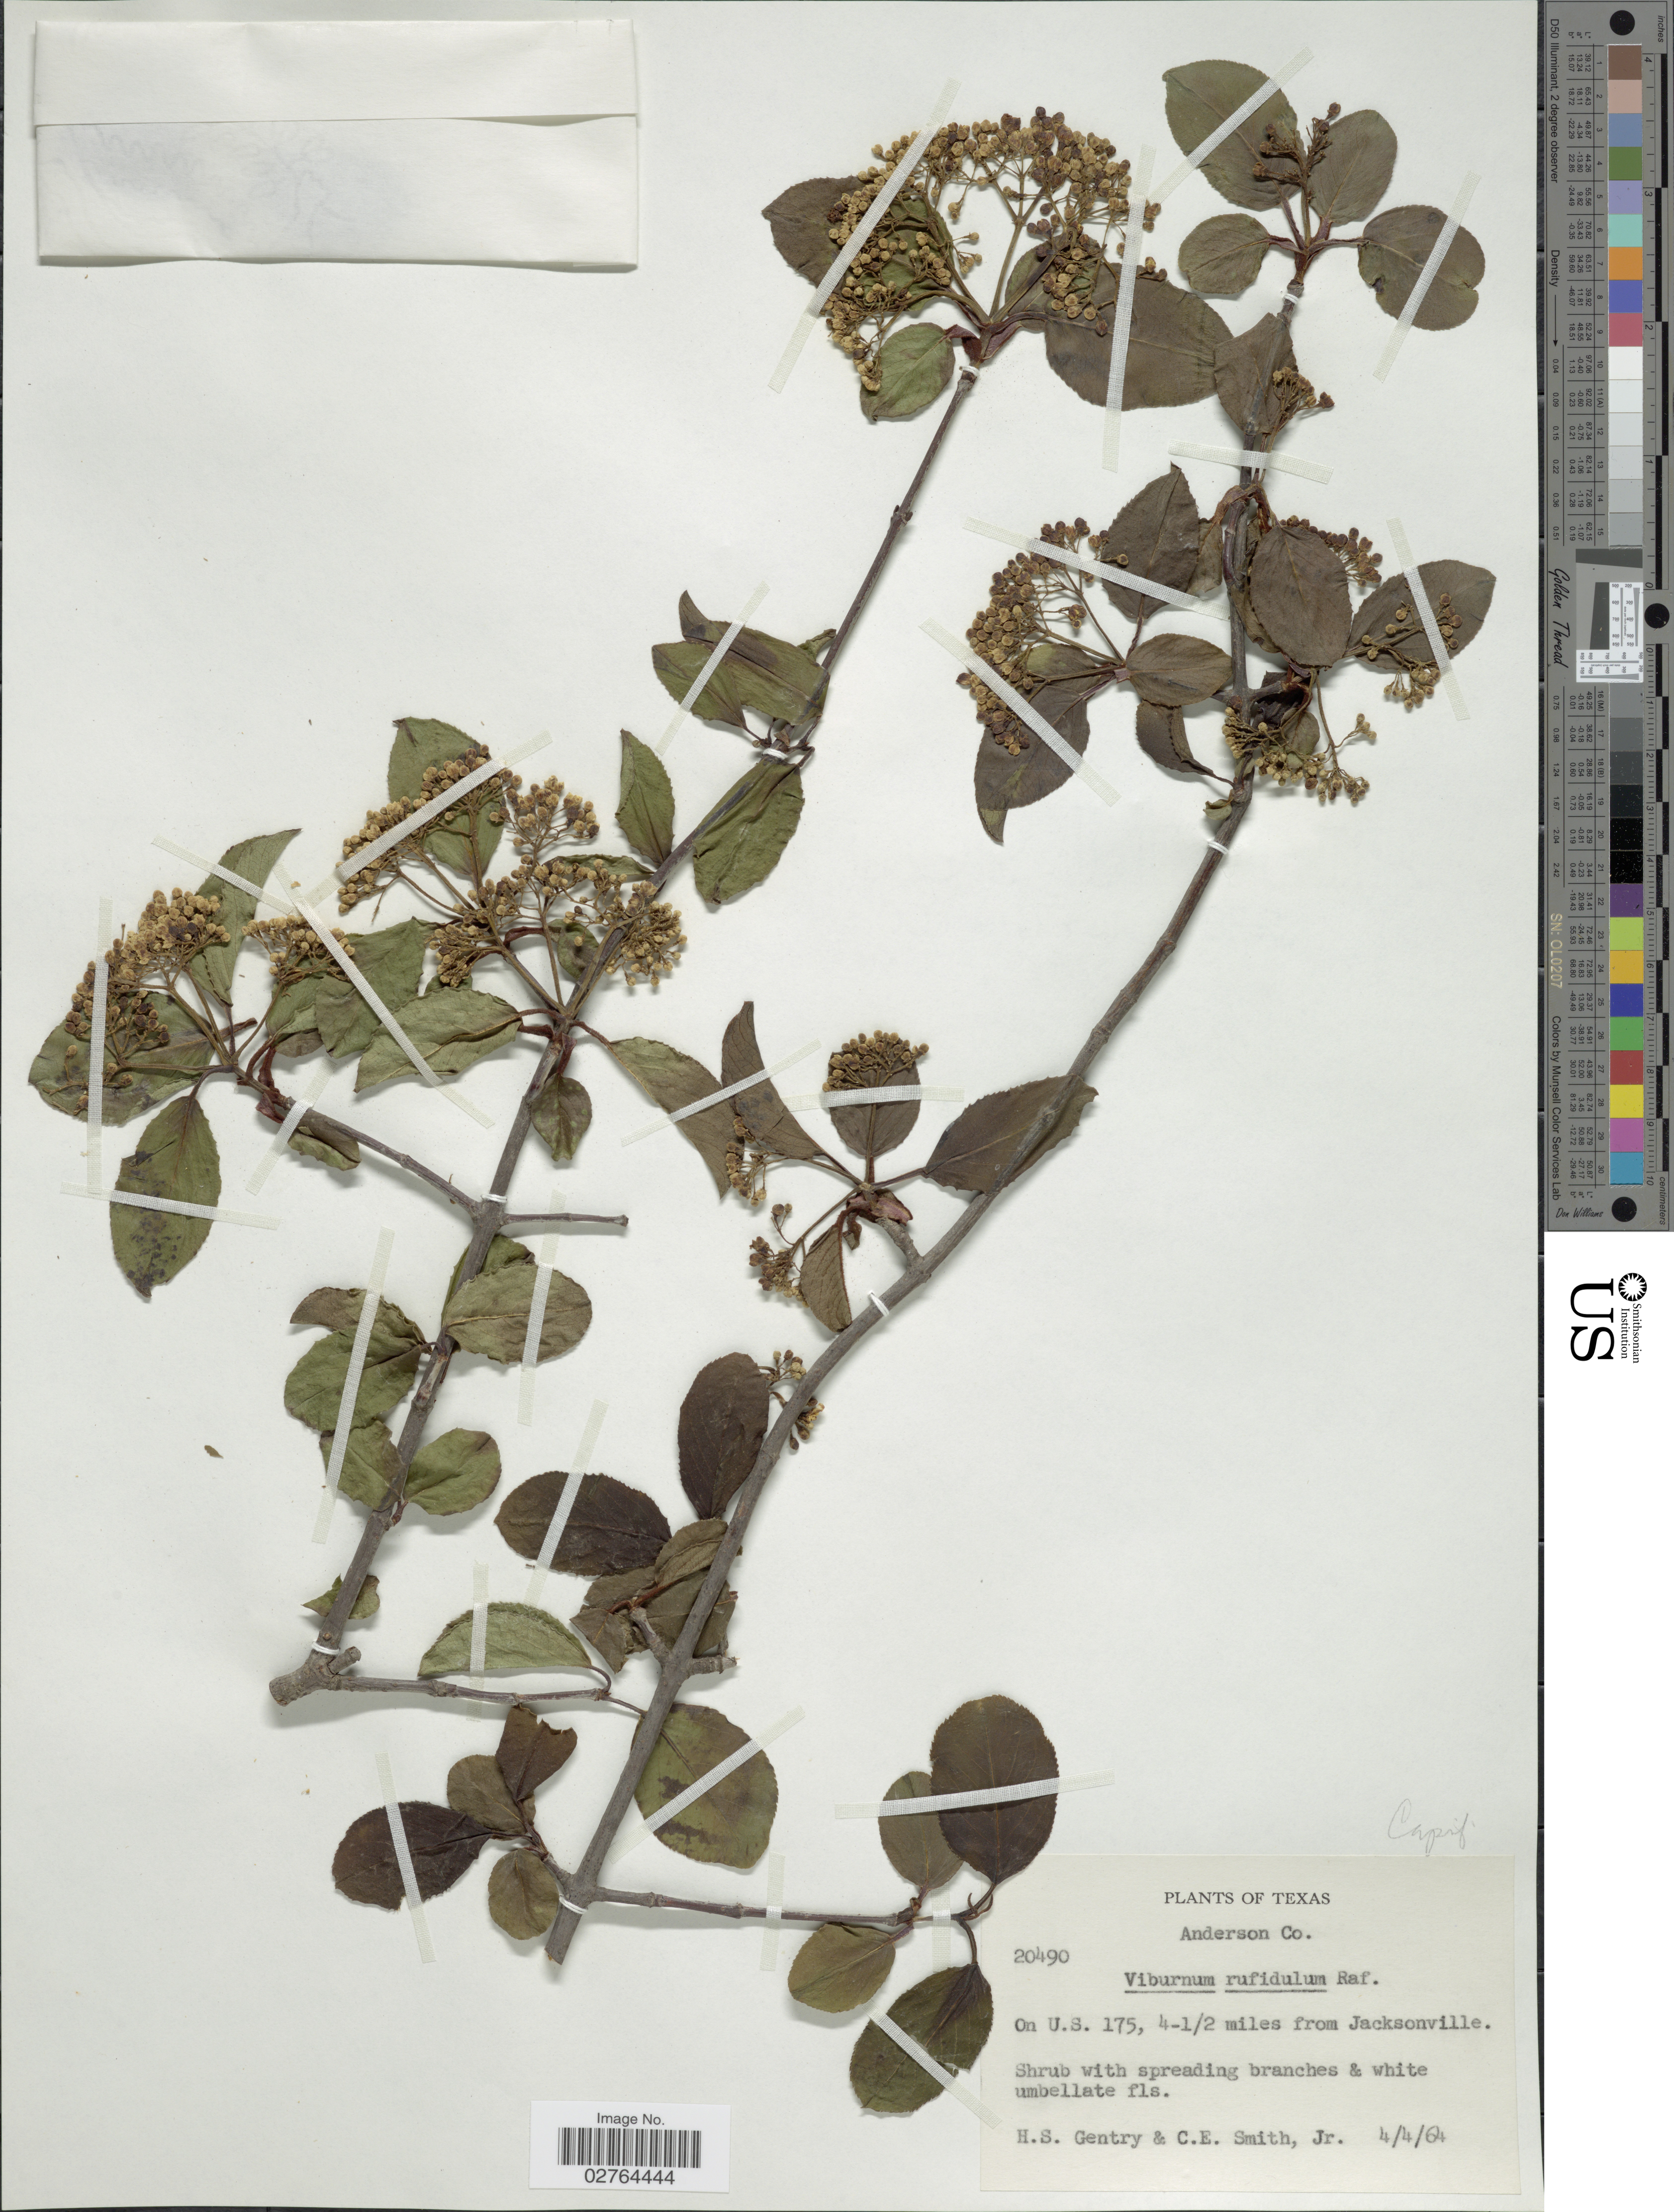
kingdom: Plantae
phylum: Tracheophyta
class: Magnoliopsida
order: Dipsacales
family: Viburnaceae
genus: Viburnum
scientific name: Viburnum rufidulum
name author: Raf.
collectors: H. S. Gentry & C. E. Smith Jr.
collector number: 20490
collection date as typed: Transcribed d/m/y: 4/4/64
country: United States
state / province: Texas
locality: Anderson Co. On U.S. 175, 4-1/2 miles from Jacksonville.